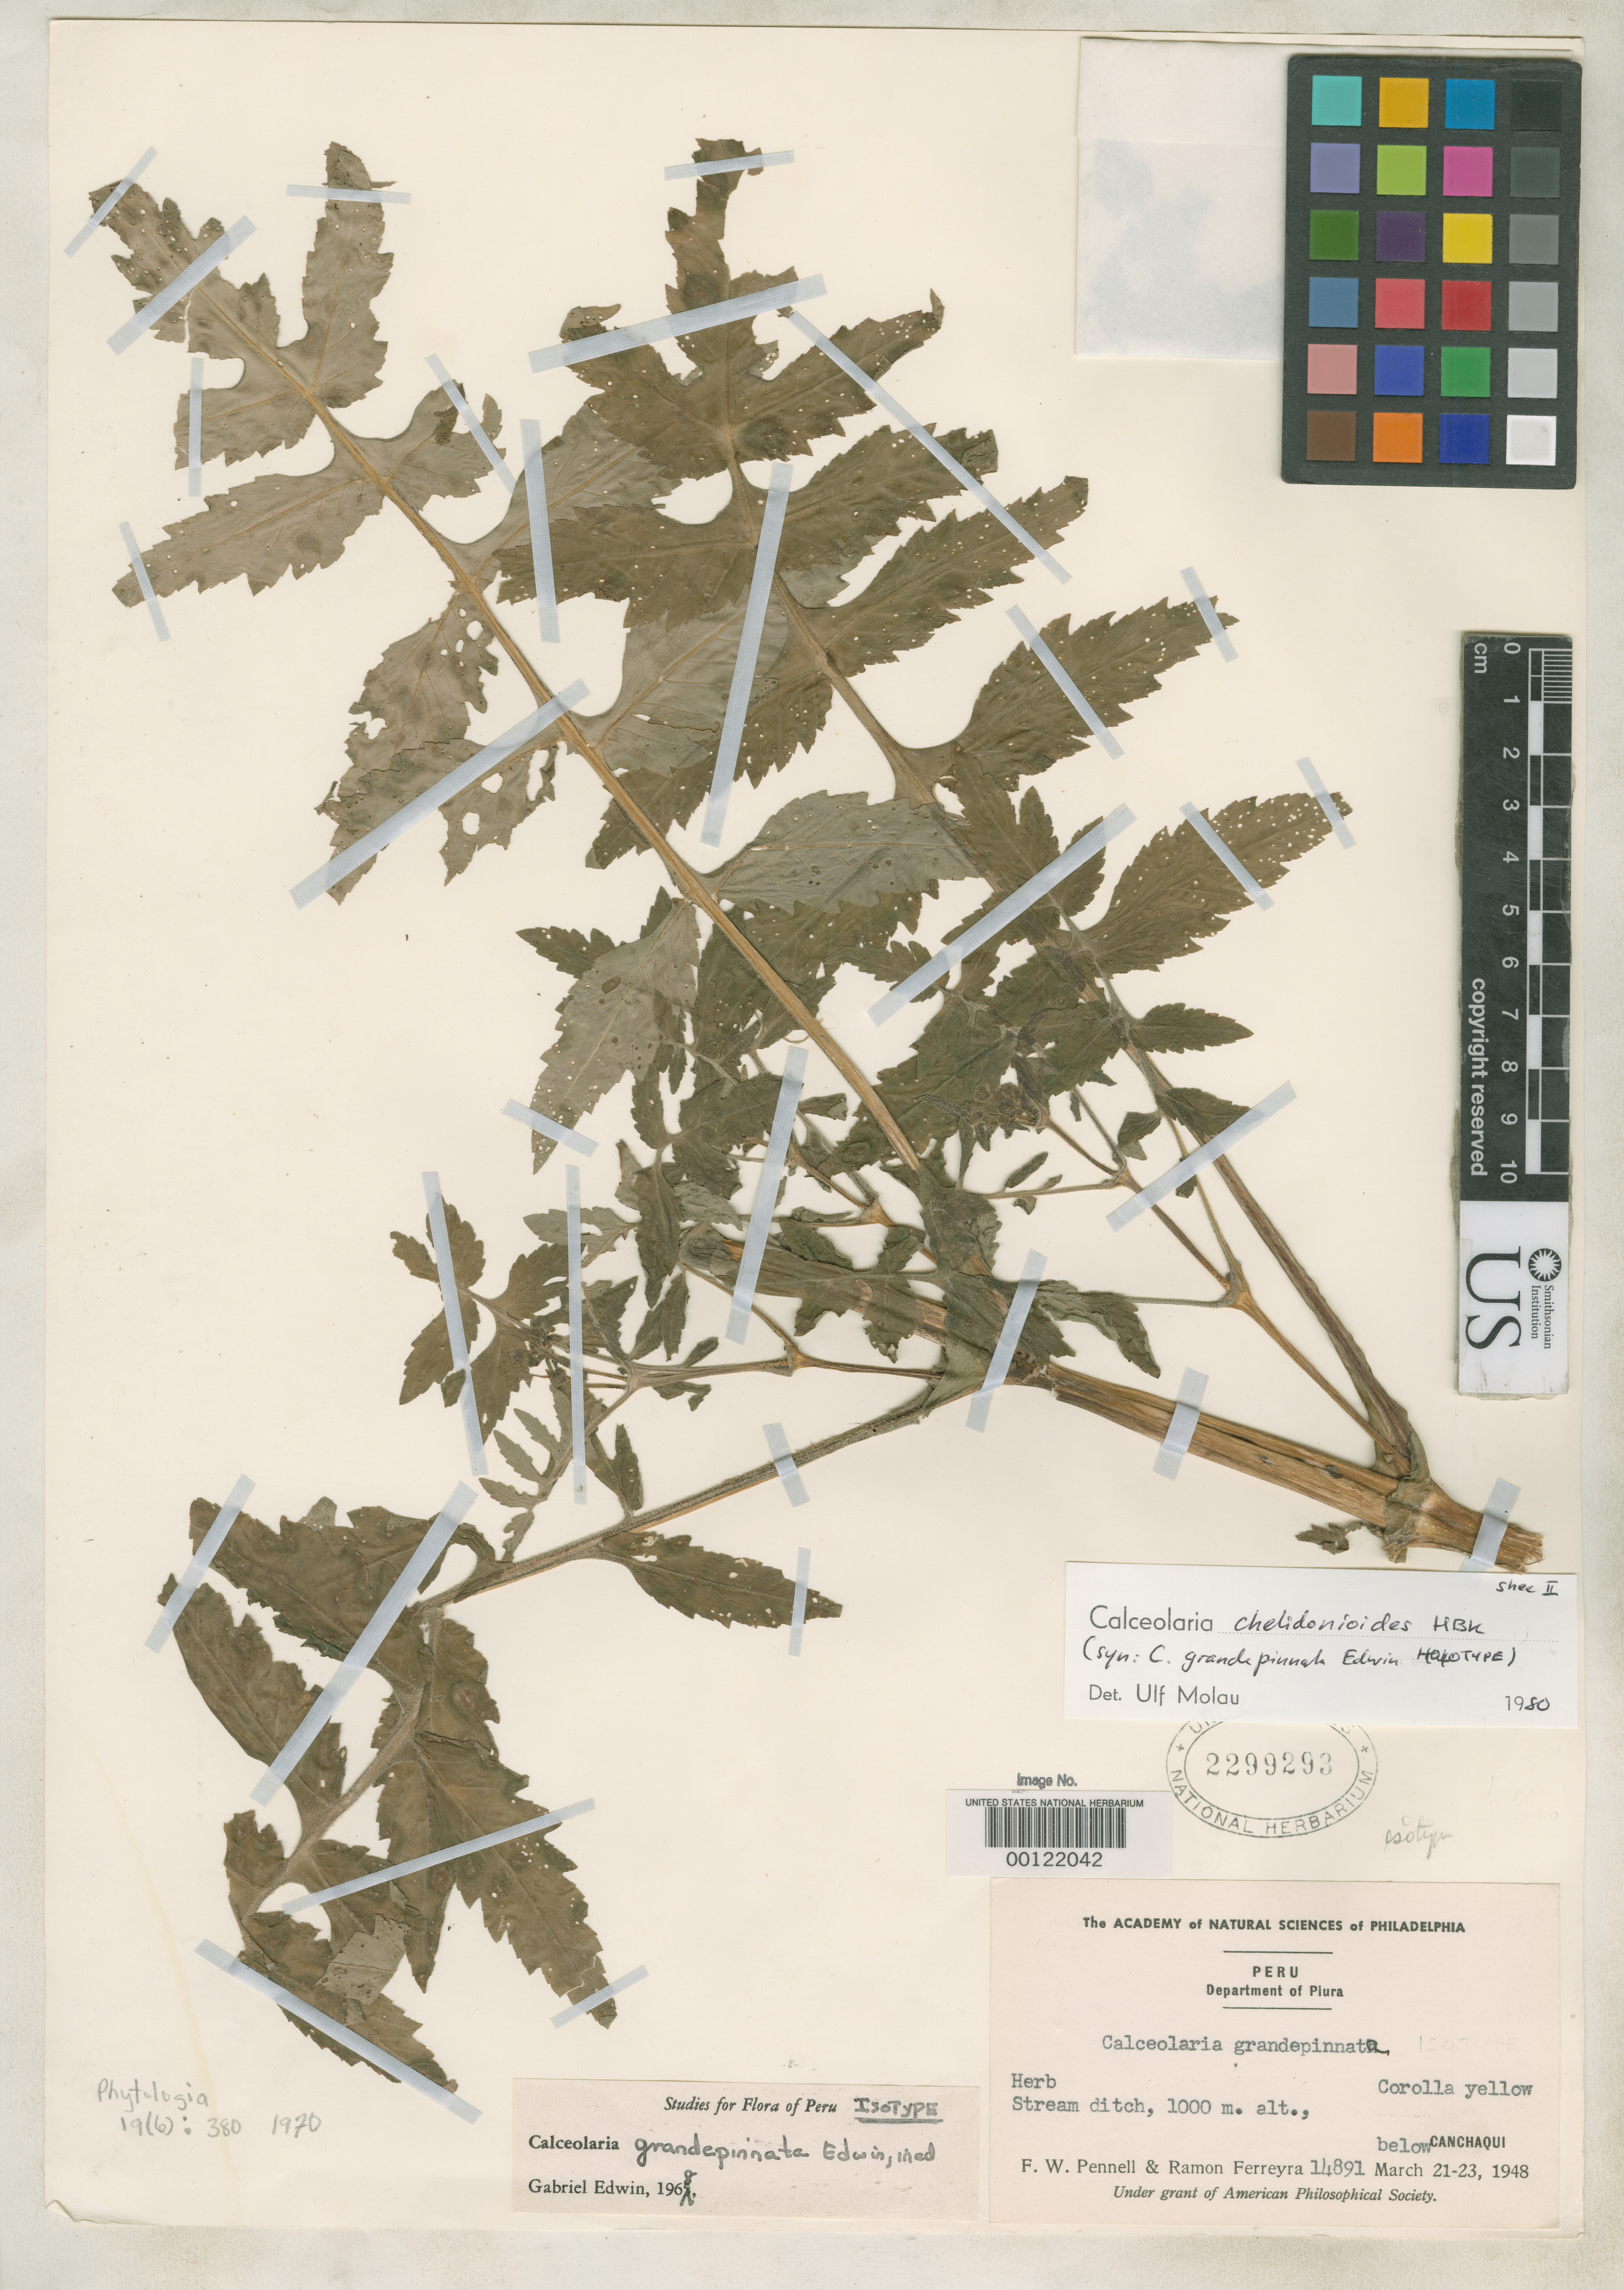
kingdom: Plantae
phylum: Tracheophyta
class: Magnoliopsida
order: Lamiales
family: Calceolariaceae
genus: Calceolaria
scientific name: Calceolaria grandepinnata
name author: Edwin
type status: Isotype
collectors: F. W. Pennell & R. A. Ferreyra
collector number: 14891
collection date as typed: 21 Mar 1948 to 23 Mar 1948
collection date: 1948-03-21/1948-03-23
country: Peru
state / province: Piura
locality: Canchaqui.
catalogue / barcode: US 2299293